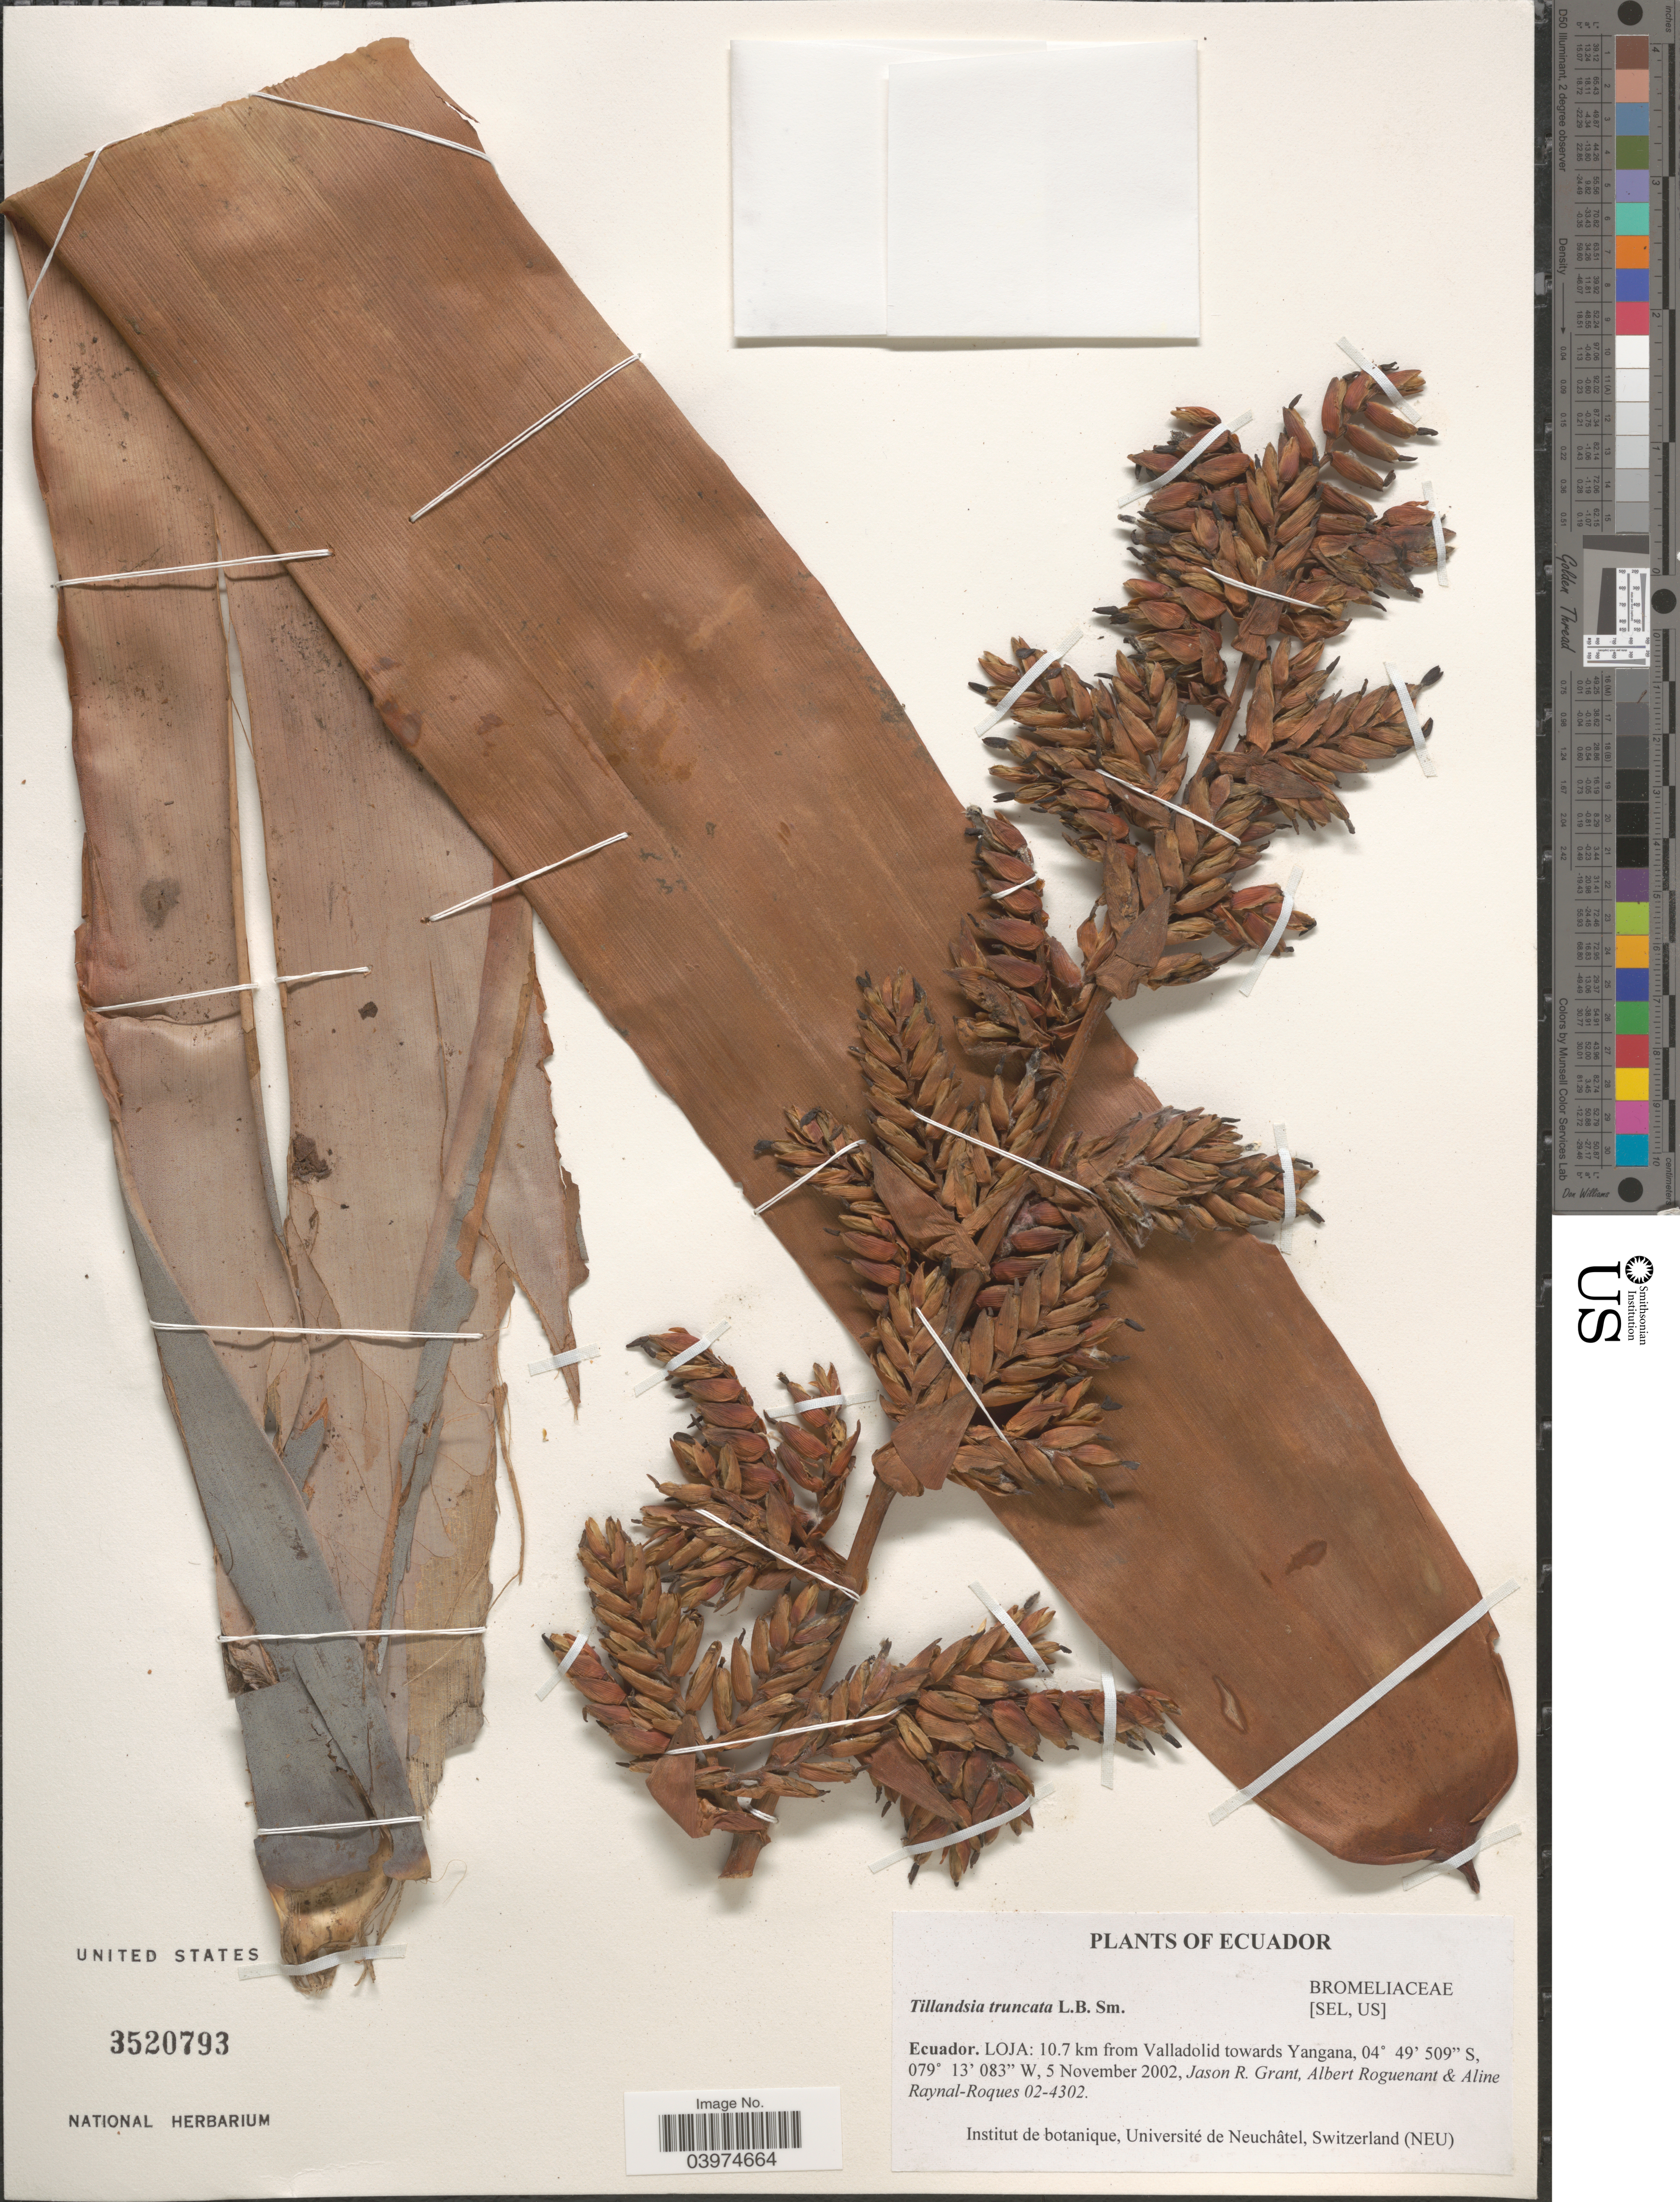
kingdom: Plantae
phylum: Tracheophyta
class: Liliopsida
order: Poales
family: Bromeliaceae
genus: Tillandsia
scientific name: Tillandsia truncata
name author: L.B. Sm.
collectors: J. R. Grant, A. Roguenant & A. M. Raynal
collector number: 02-4302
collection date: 2002-11-05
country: Ecuador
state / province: Loja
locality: Loja: 10.7 km from Valladolid towards Yangana.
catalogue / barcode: US 3520793